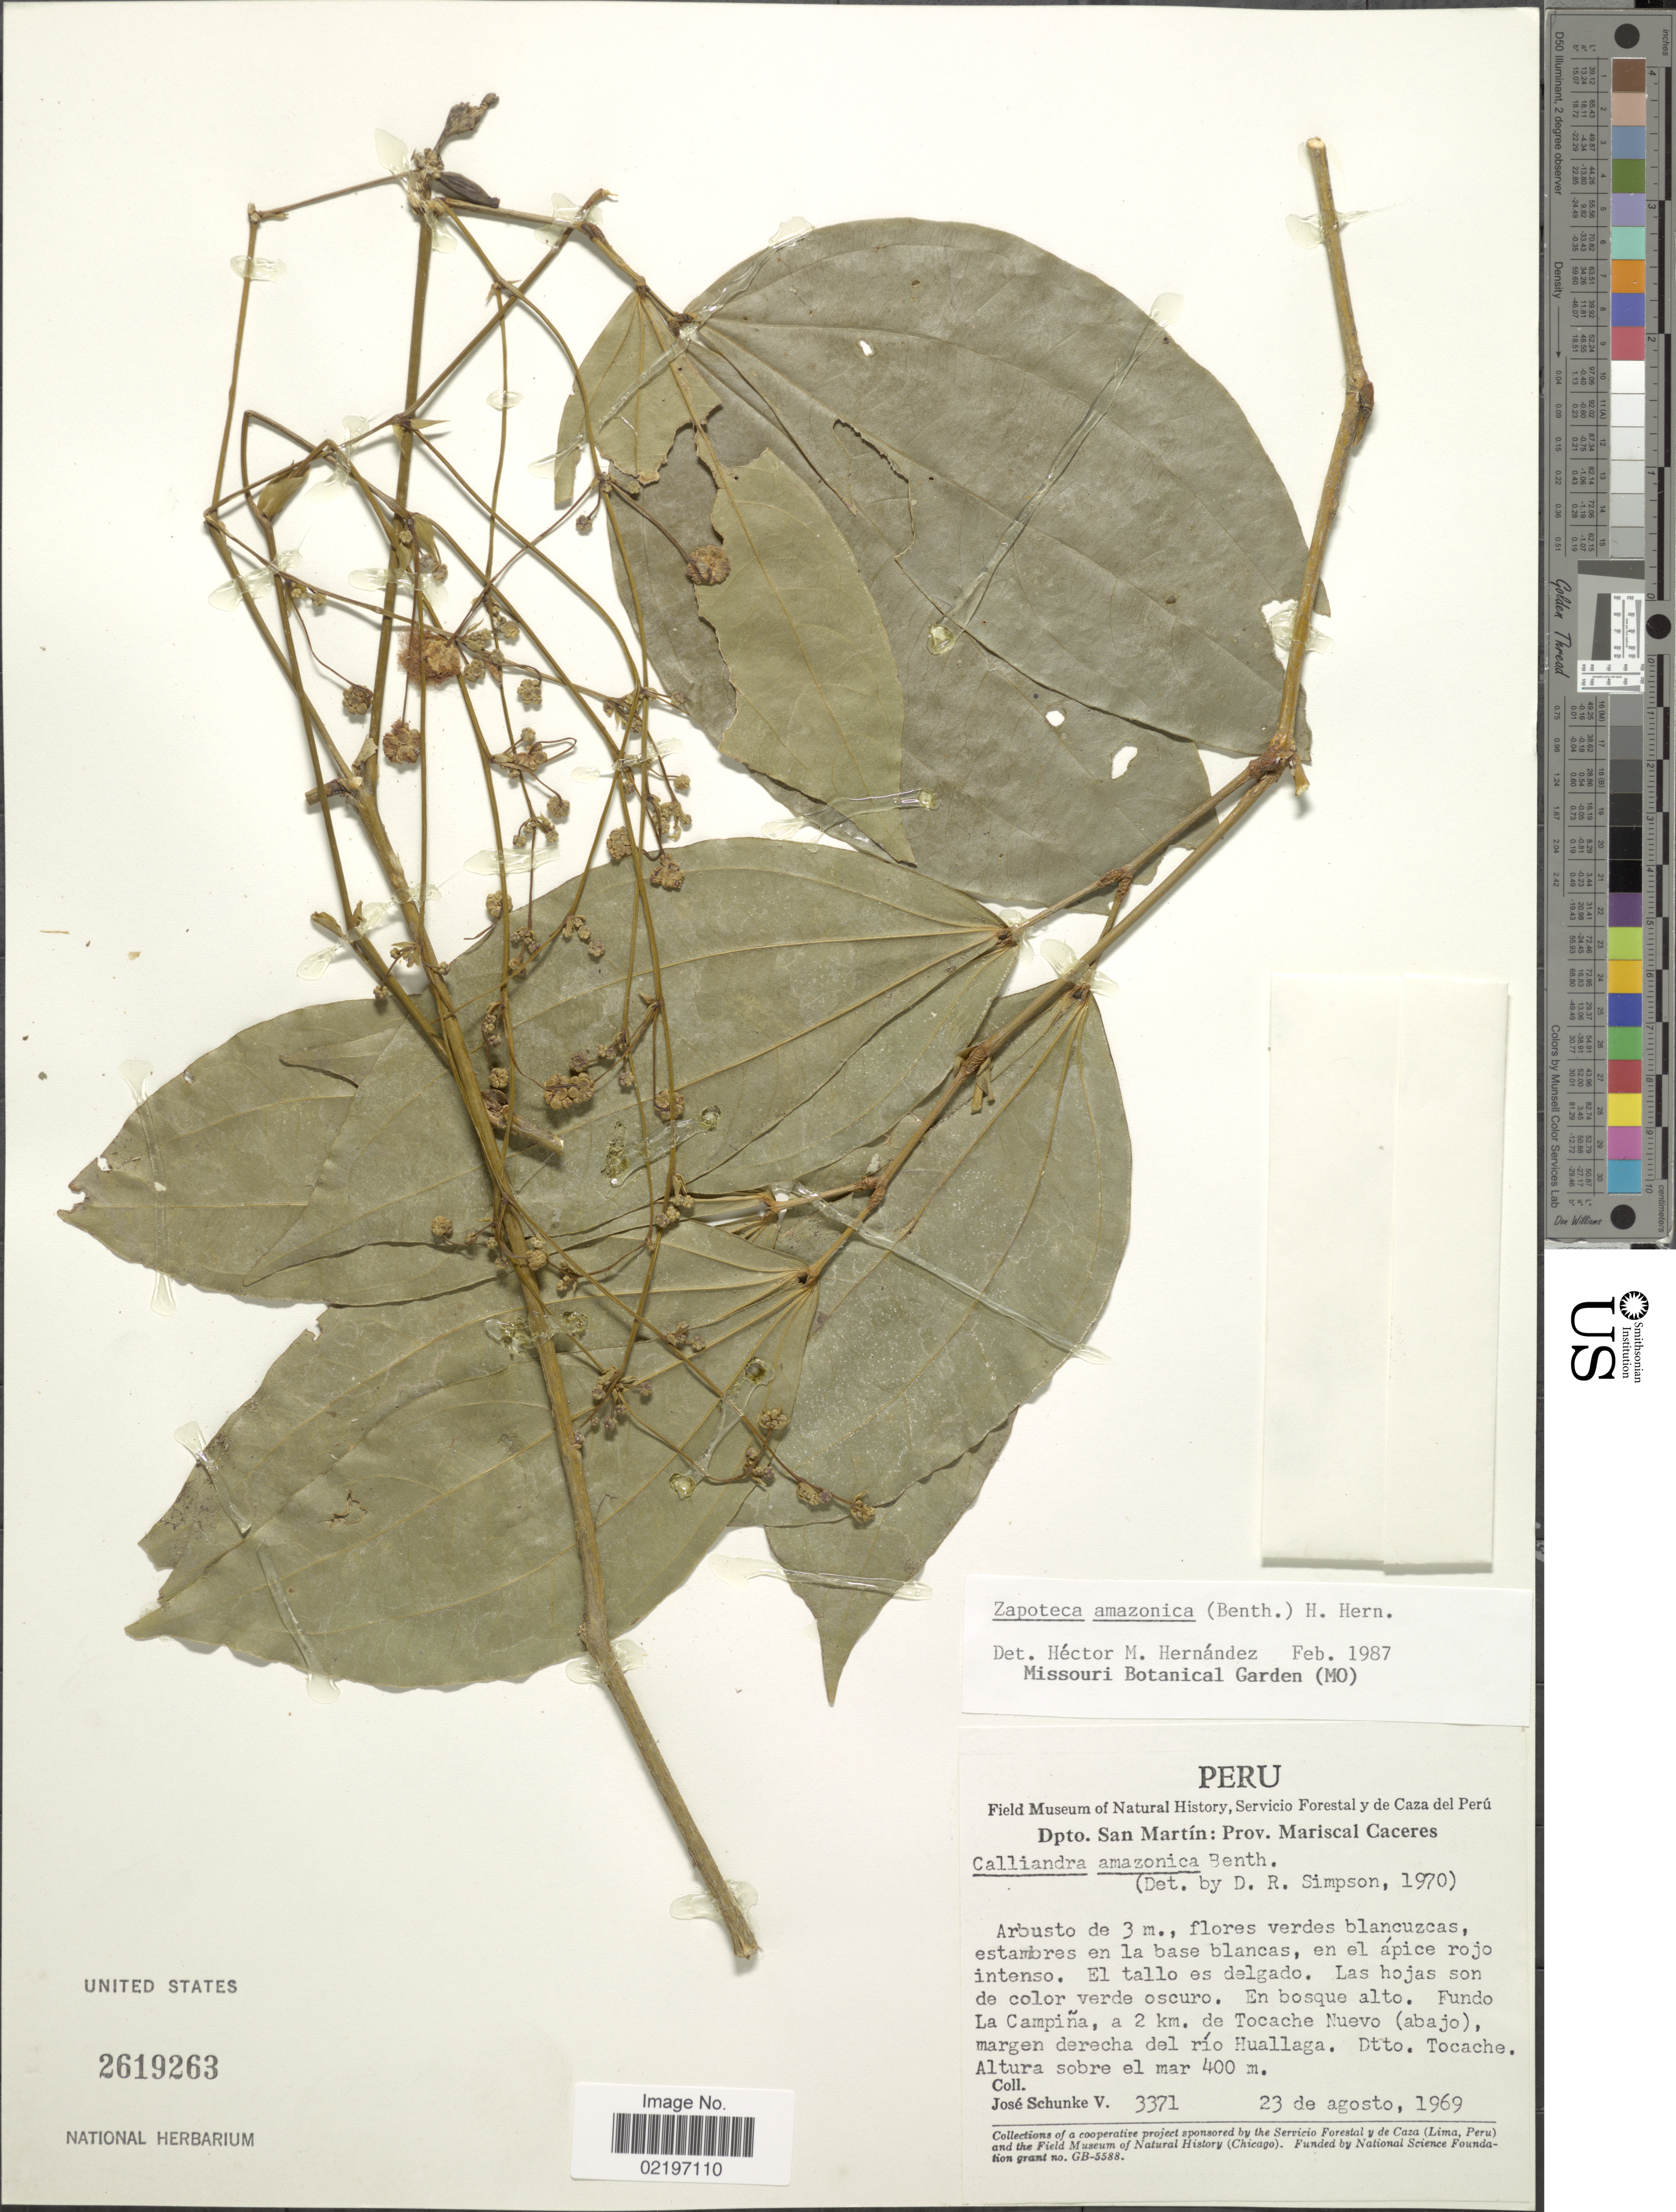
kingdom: Plantae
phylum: Tracheophyta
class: Magnoliopsida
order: Fabales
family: Fabaceae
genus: Zapoteca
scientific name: Zapoteca amazonica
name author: (Benth.) H.M. Hern.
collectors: J. Schunke Vigo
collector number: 3371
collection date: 1969-08-23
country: Peru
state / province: San Martín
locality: Prov. Mariscal Caceres. Fundo la Campina, a 2 km de Tocache Nuevo (abajo) margen derecha del rio Huallaga, Dtto. Tocache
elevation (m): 400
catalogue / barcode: US 2619263